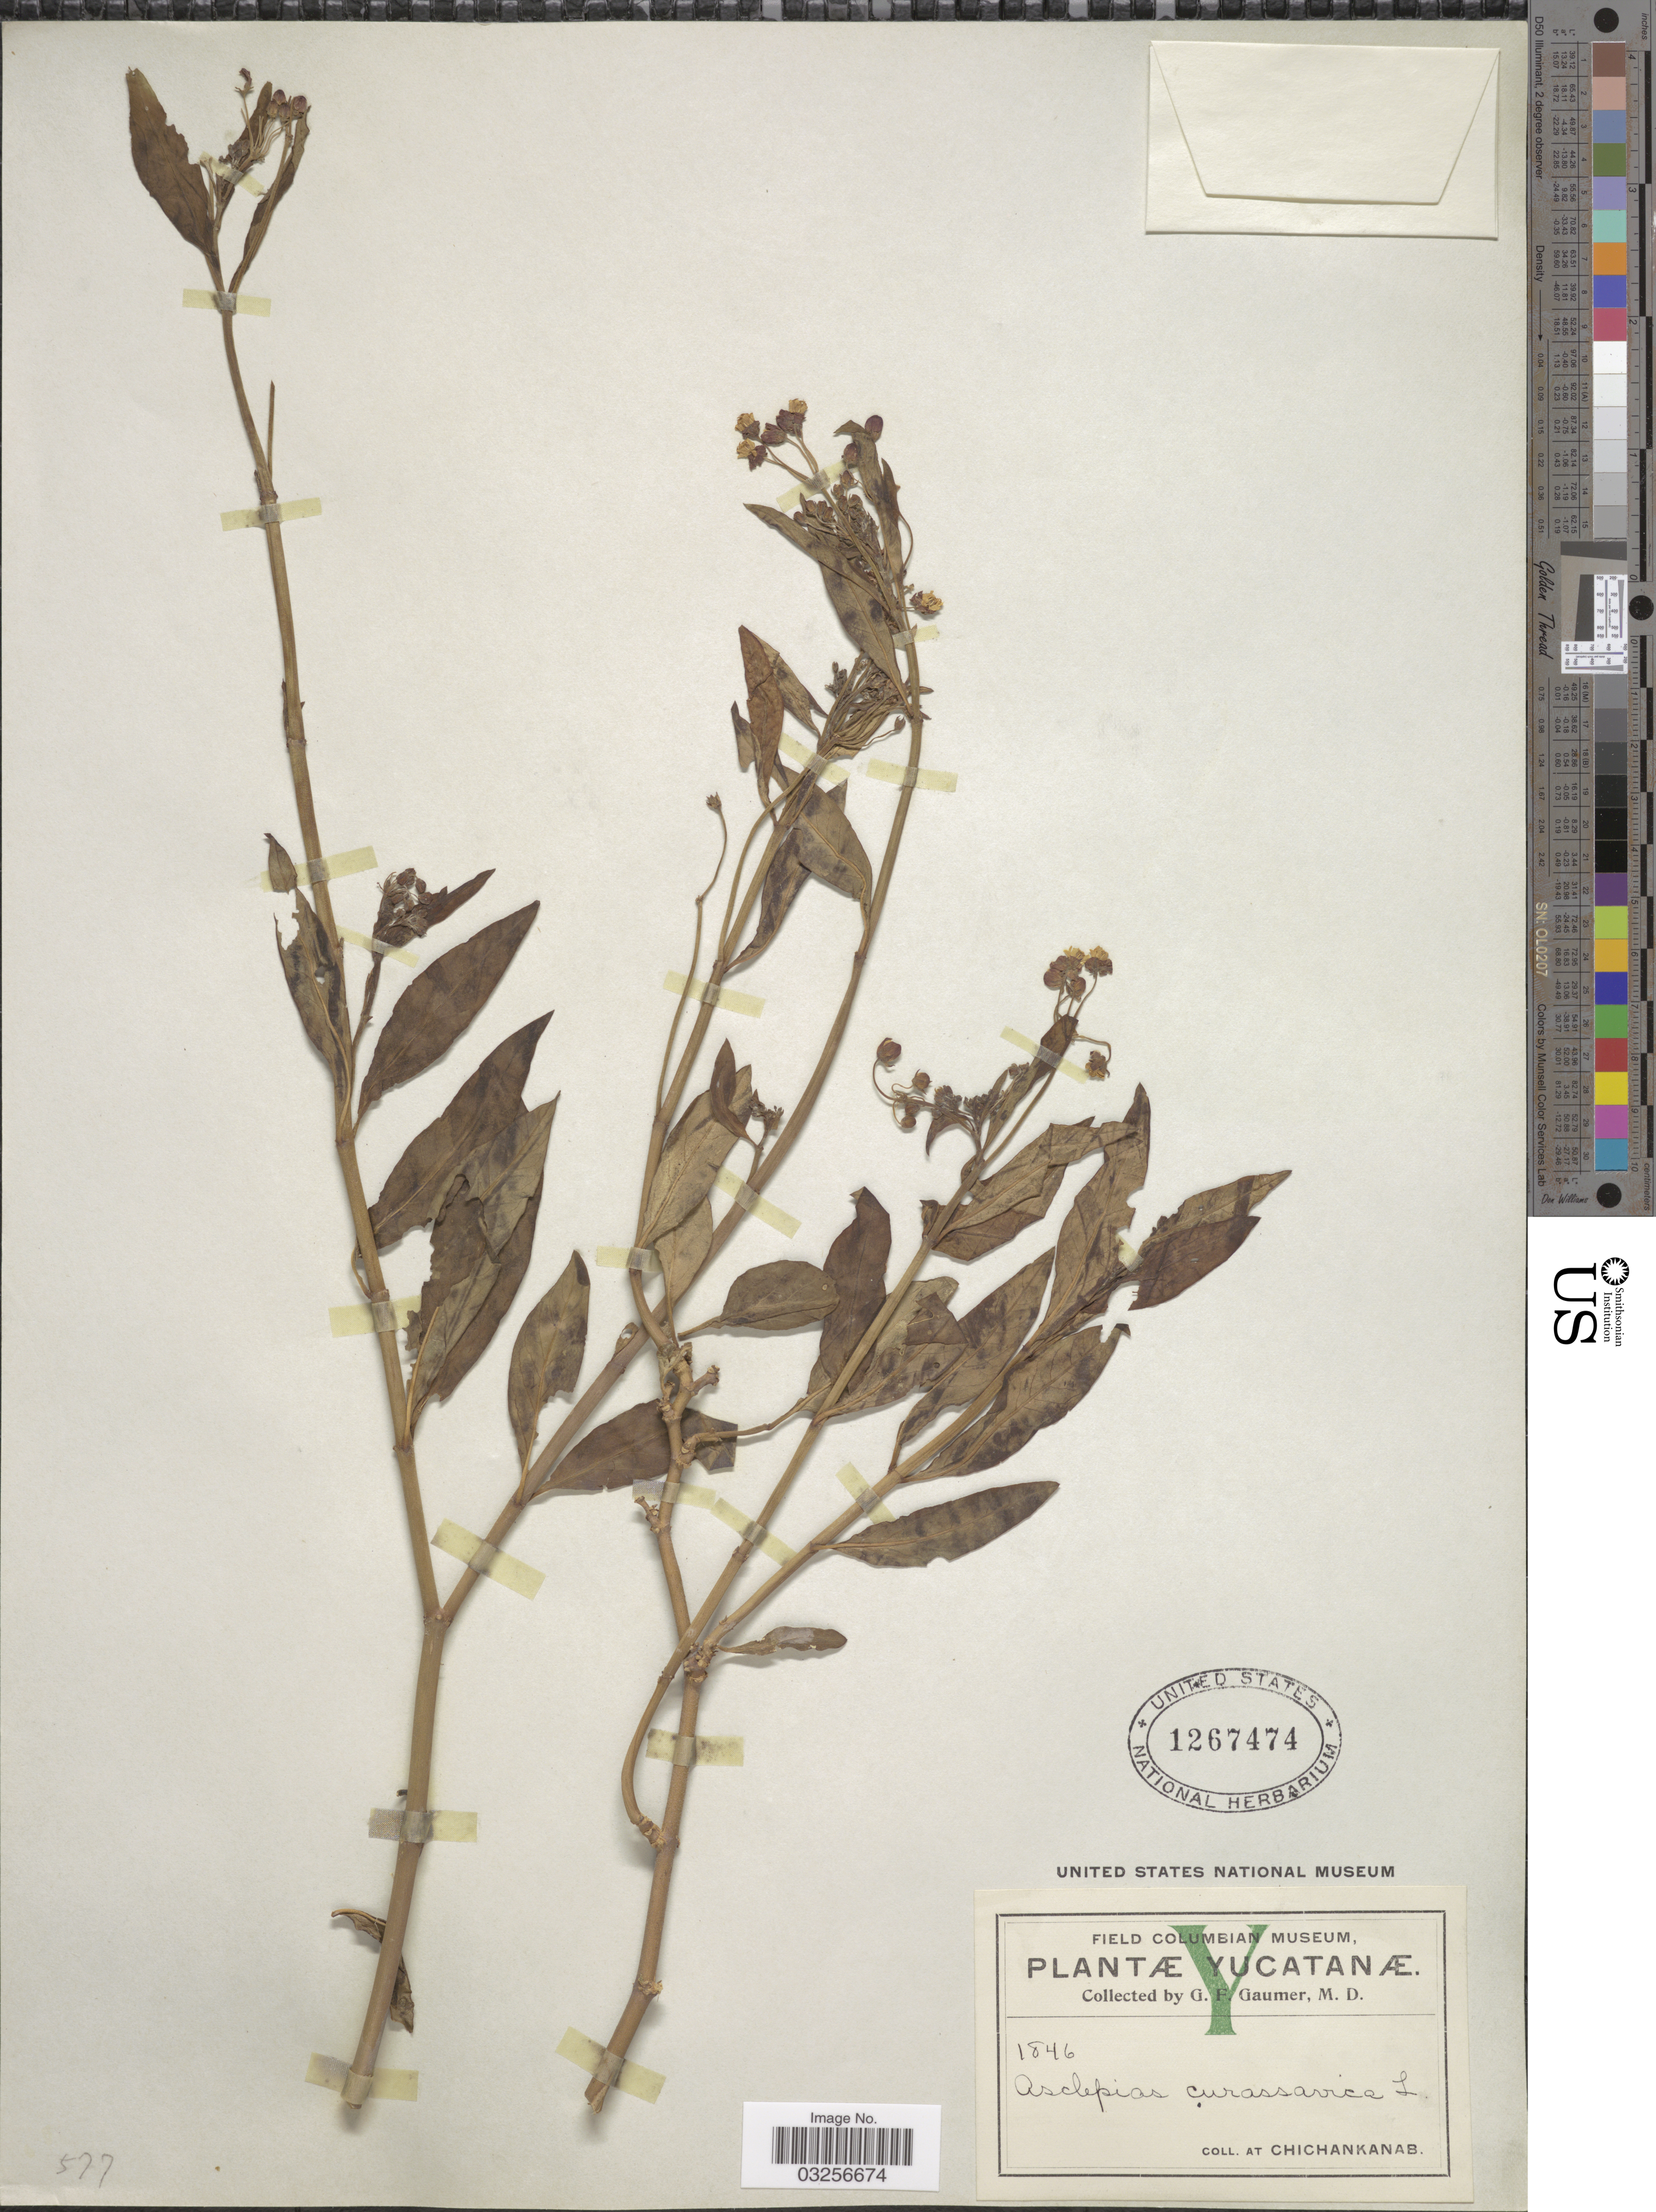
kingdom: Plantae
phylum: Tracheophyta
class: Magnoliopsida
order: Gentianales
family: Apocynaceae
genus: Asclepias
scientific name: Asclepias curassavica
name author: L.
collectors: G. F. Gaumer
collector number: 1846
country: Mexico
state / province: Yucatán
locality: At Chichankanab.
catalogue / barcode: US 1267474